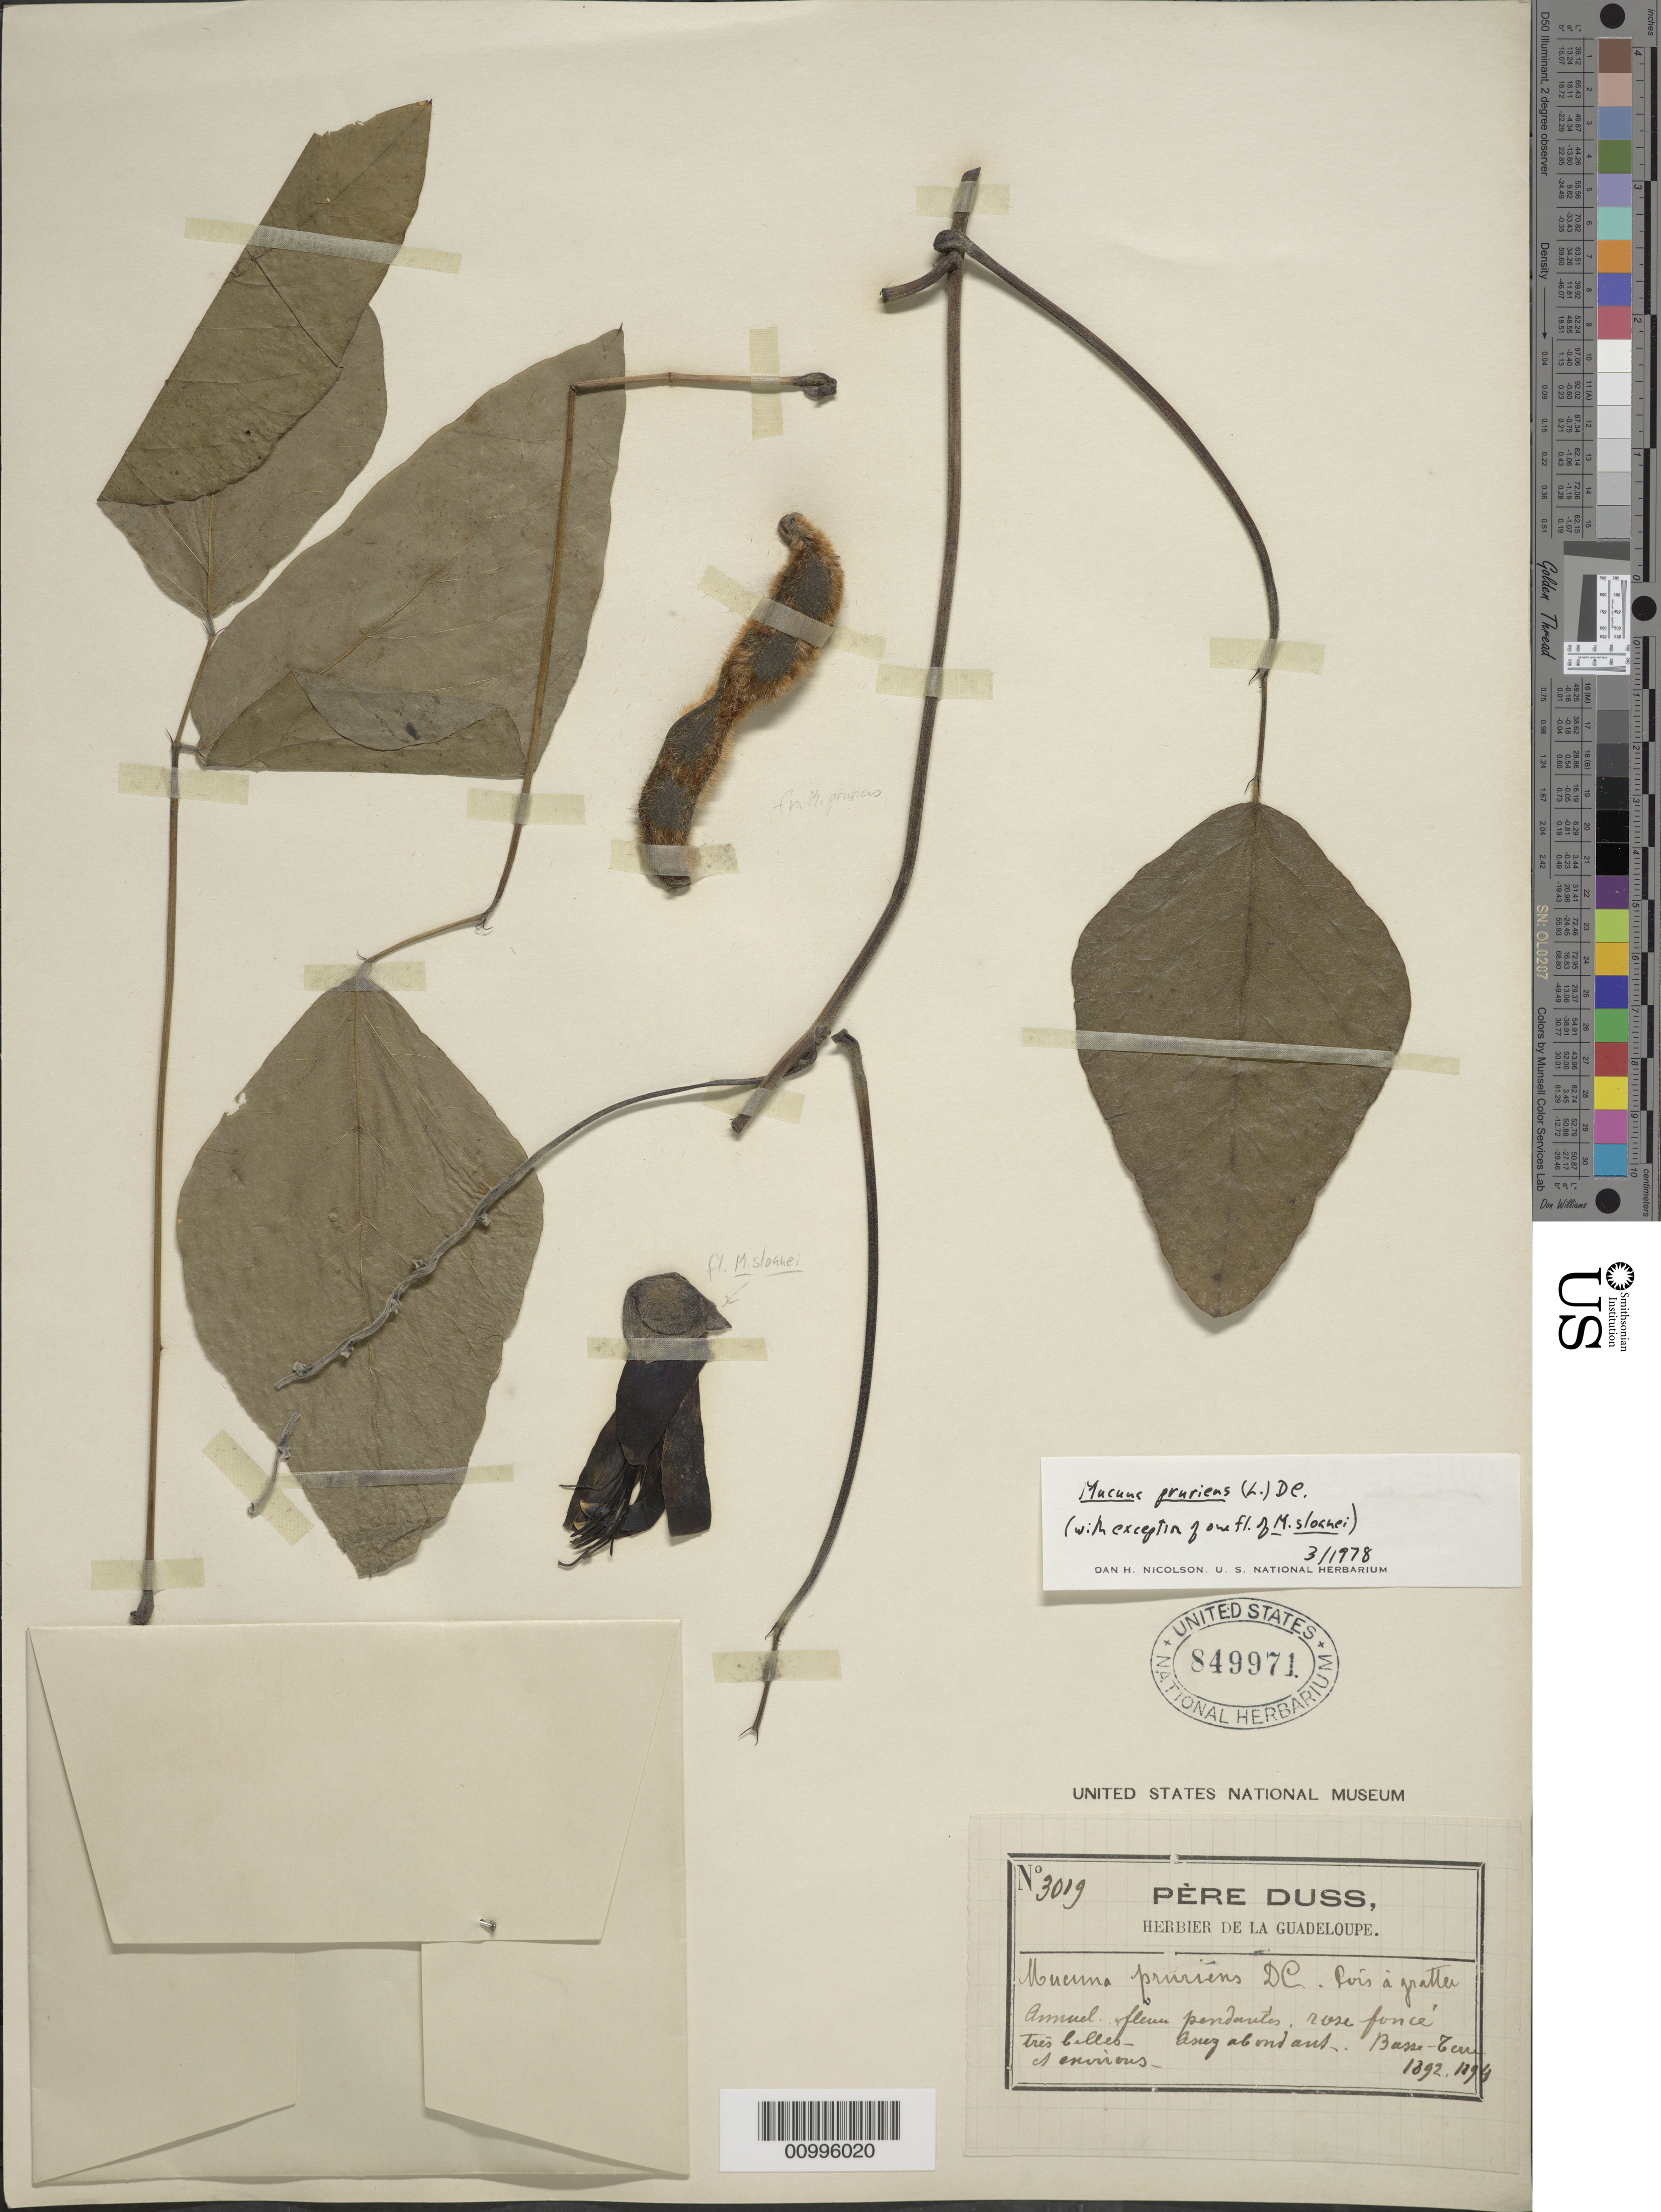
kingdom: Plantae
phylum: Tracheophyta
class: Magnoliopsida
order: Fabales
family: Fabaceae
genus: Mucuna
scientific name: Mucuna pruriens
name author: (L.) DC.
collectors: Père Duss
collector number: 3019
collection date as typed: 1892 to -- --- 1894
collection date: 1892/1894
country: Guadeloupe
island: Basse Terre [Guadeloupe]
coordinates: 0 N, 0 E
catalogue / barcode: US 849971